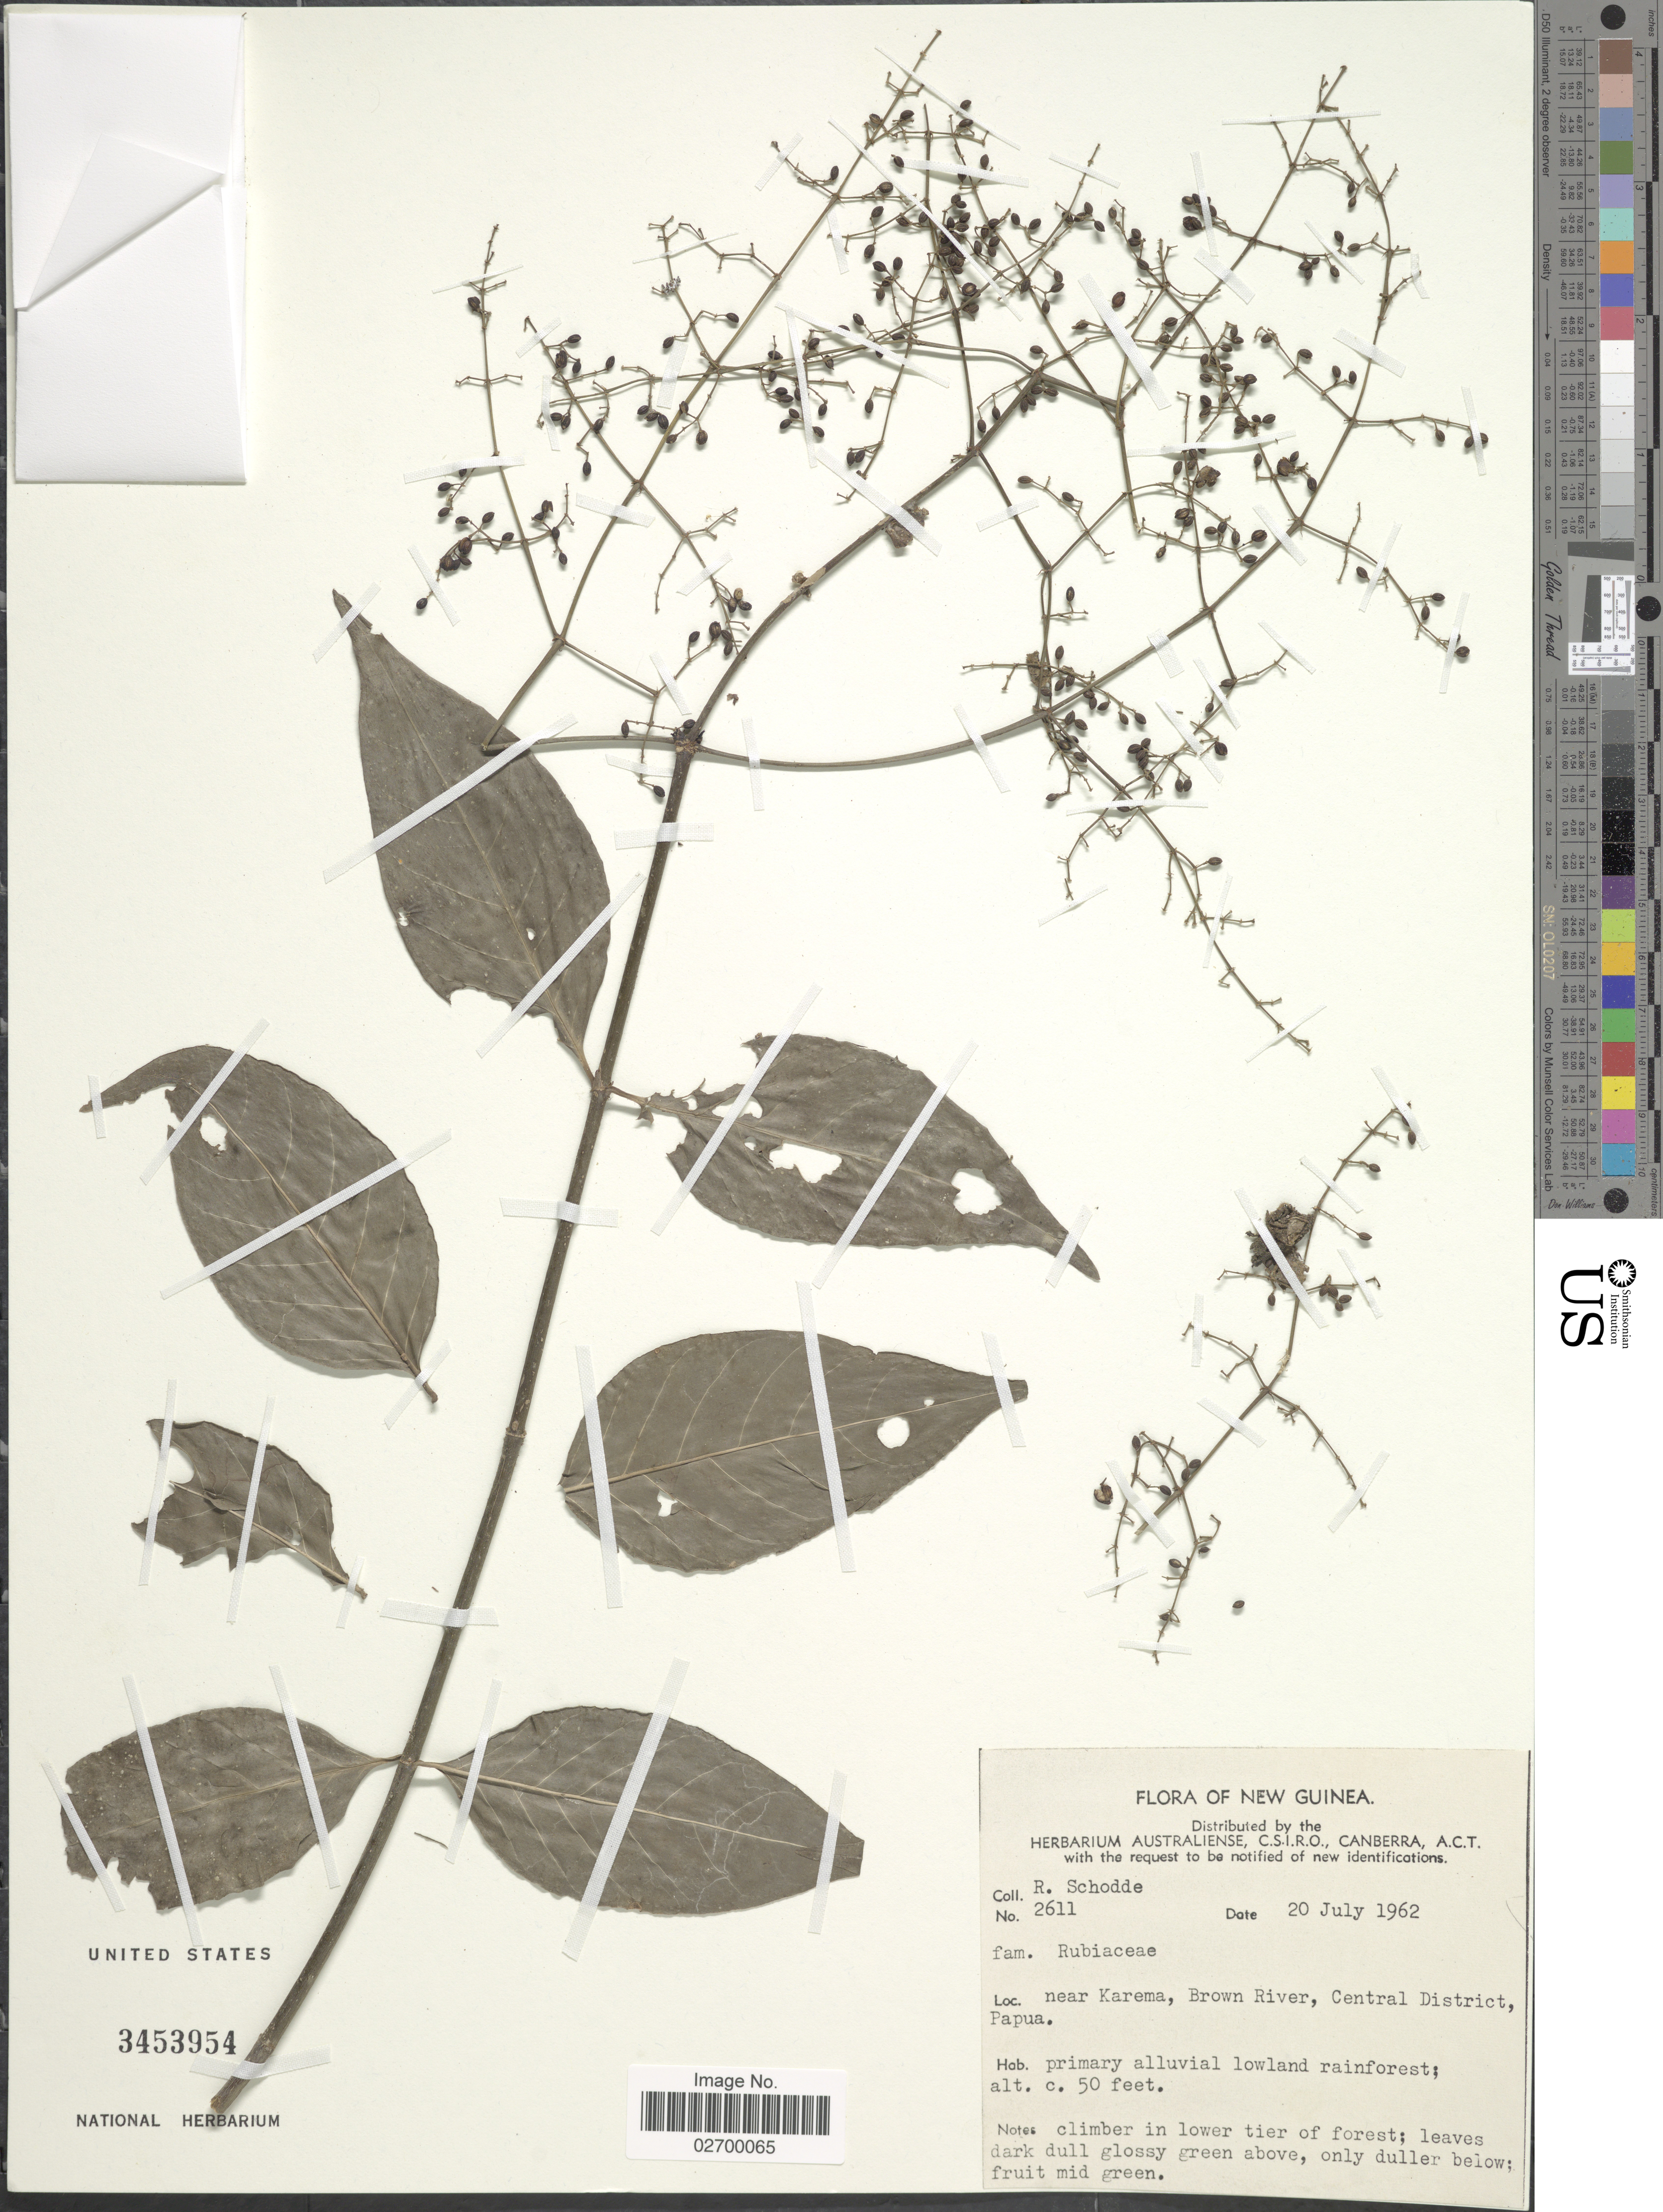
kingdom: Plantae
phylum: Tracheophyta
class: Magnoliopsida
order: Gentianales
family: Rubiaceae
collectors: R. Schodde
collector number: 2611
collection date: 1962-07-20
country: Papua New Guinea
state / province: Central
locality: New Guinea. Near Karema, Brown River, Papua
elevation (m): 15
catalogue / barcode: US 3453954